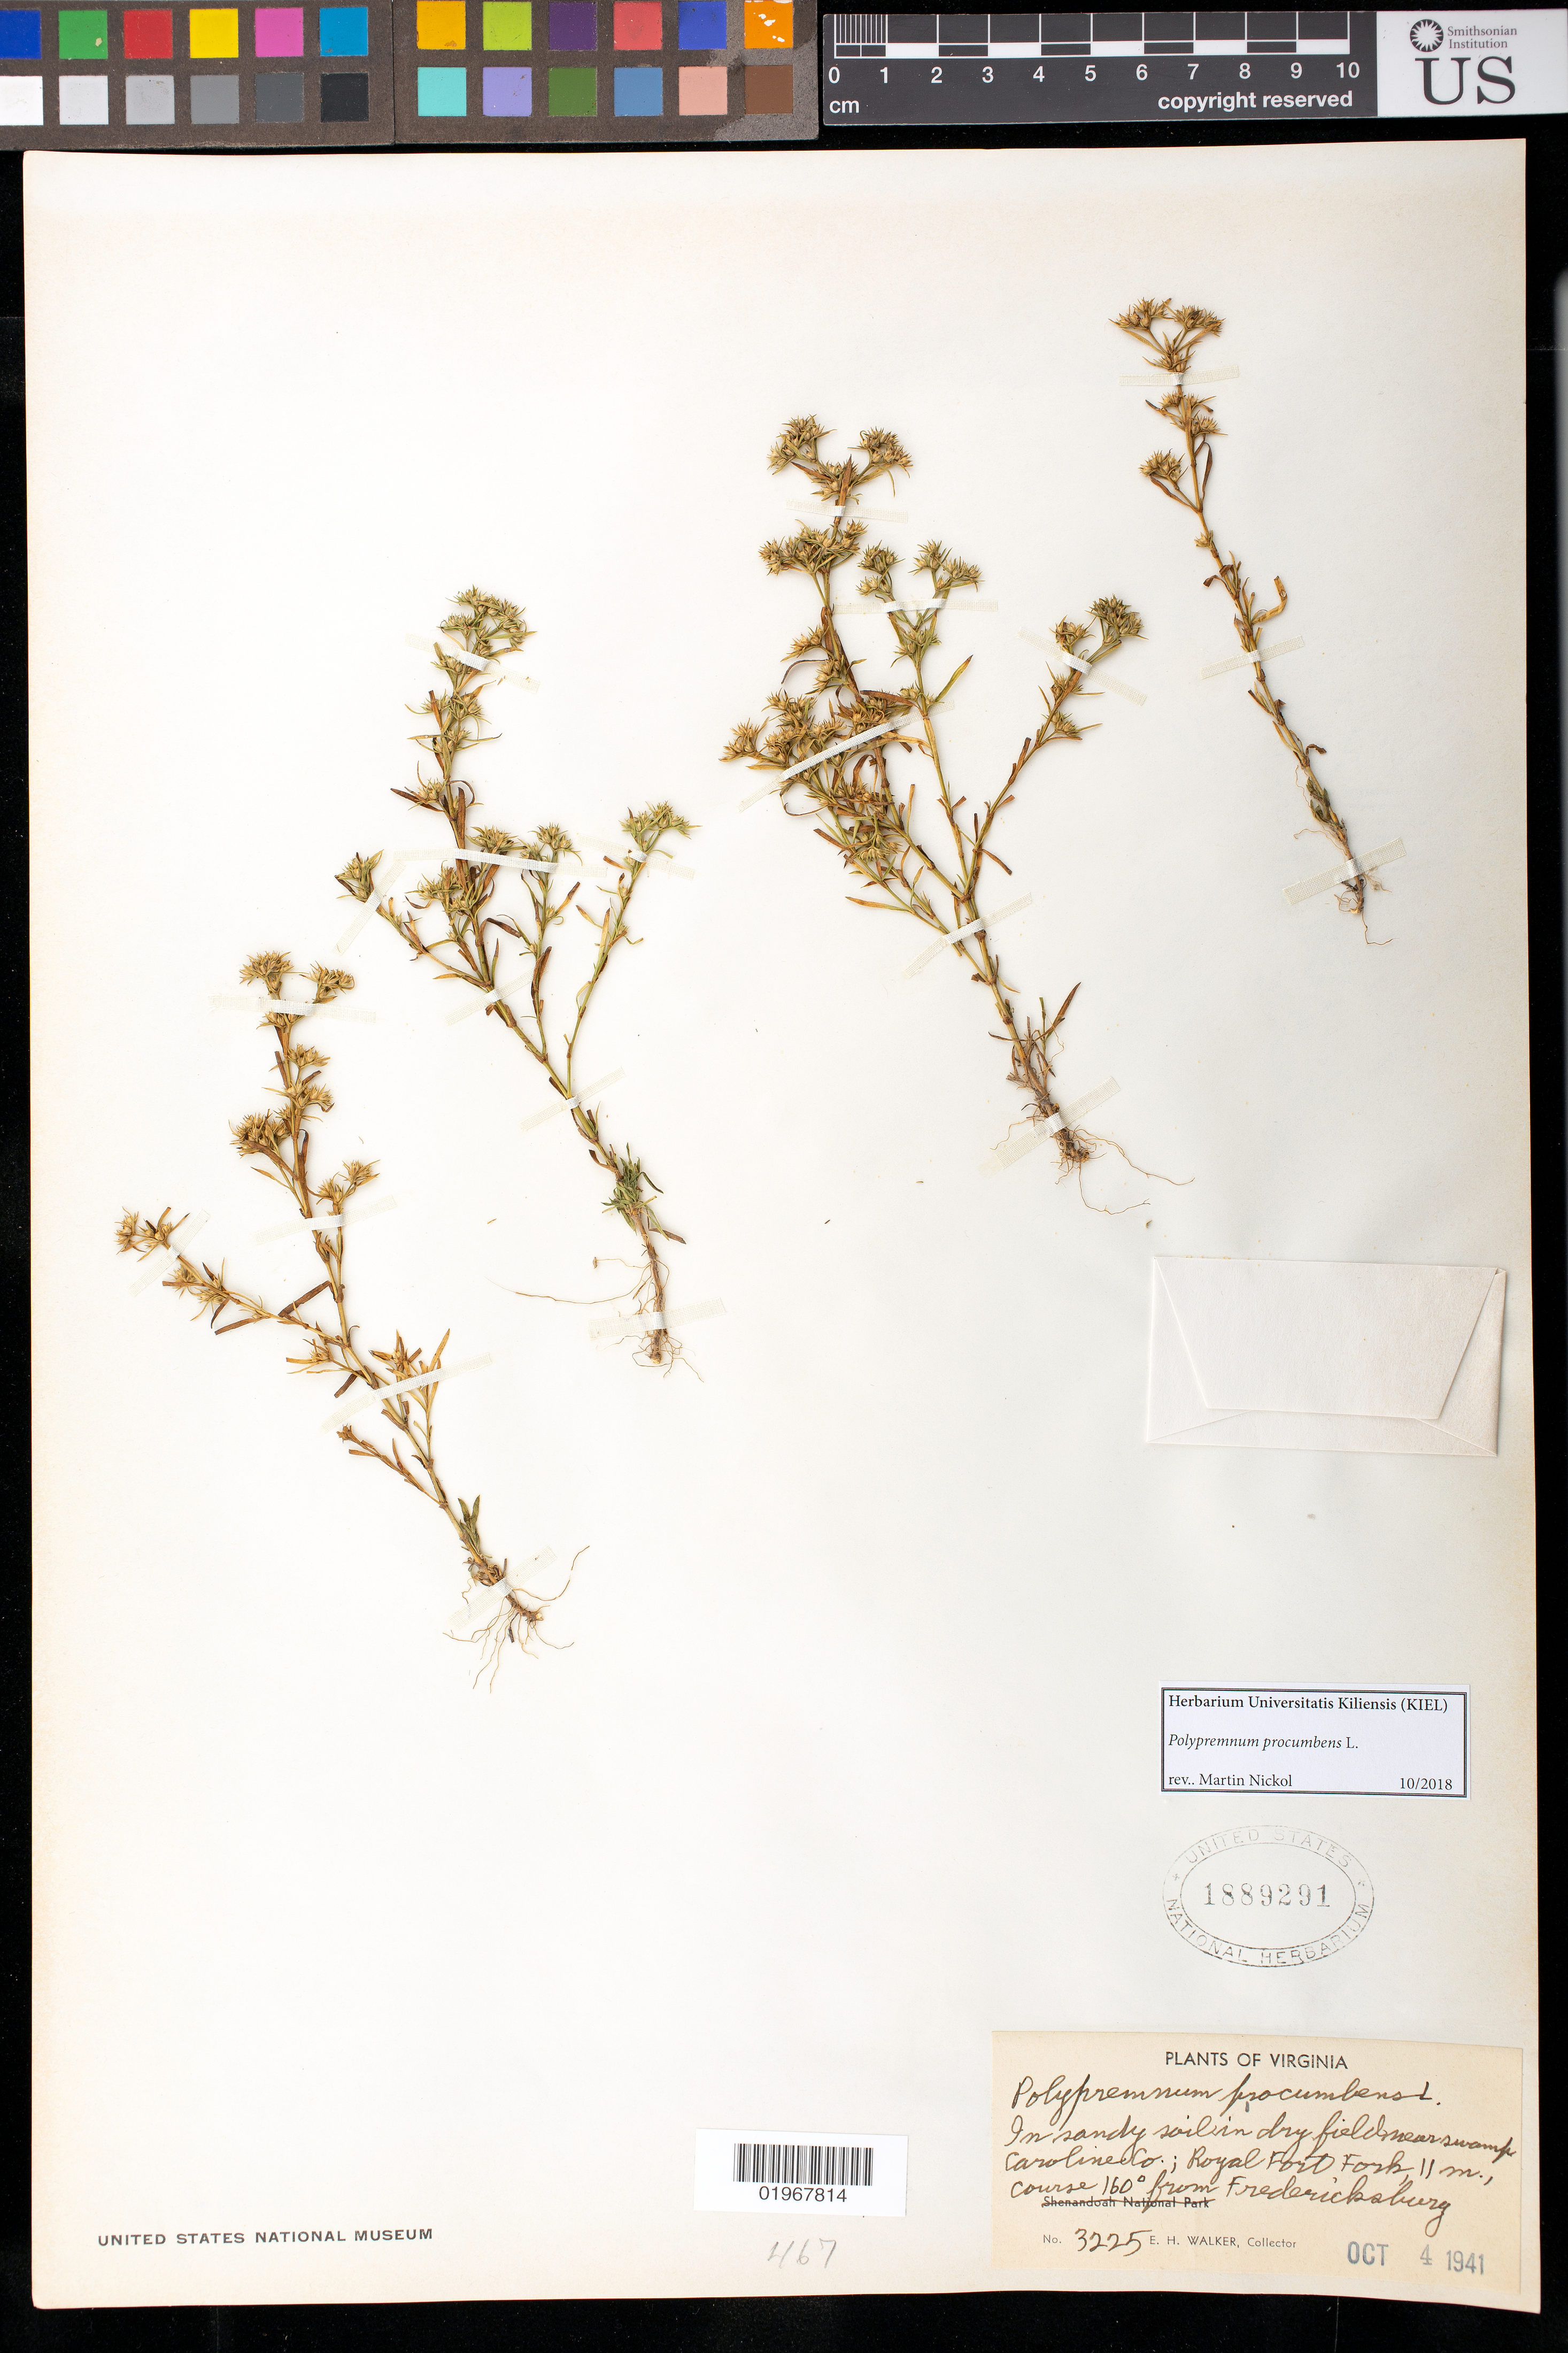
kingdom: Plantae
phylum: Tracheophyta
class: Magnoliopsida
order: Lamiales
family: Tetrachondraceae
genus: Polypremum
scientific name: Polypremum procumbens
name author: L.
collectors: E. H. Walker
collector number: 3225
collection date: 1941-10-04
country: United States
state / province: Virginia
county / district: Caroline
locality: Caroline County, Royal Fort Fork 11 m. course 160° from Fredericksburg.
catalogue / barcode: US 1889291